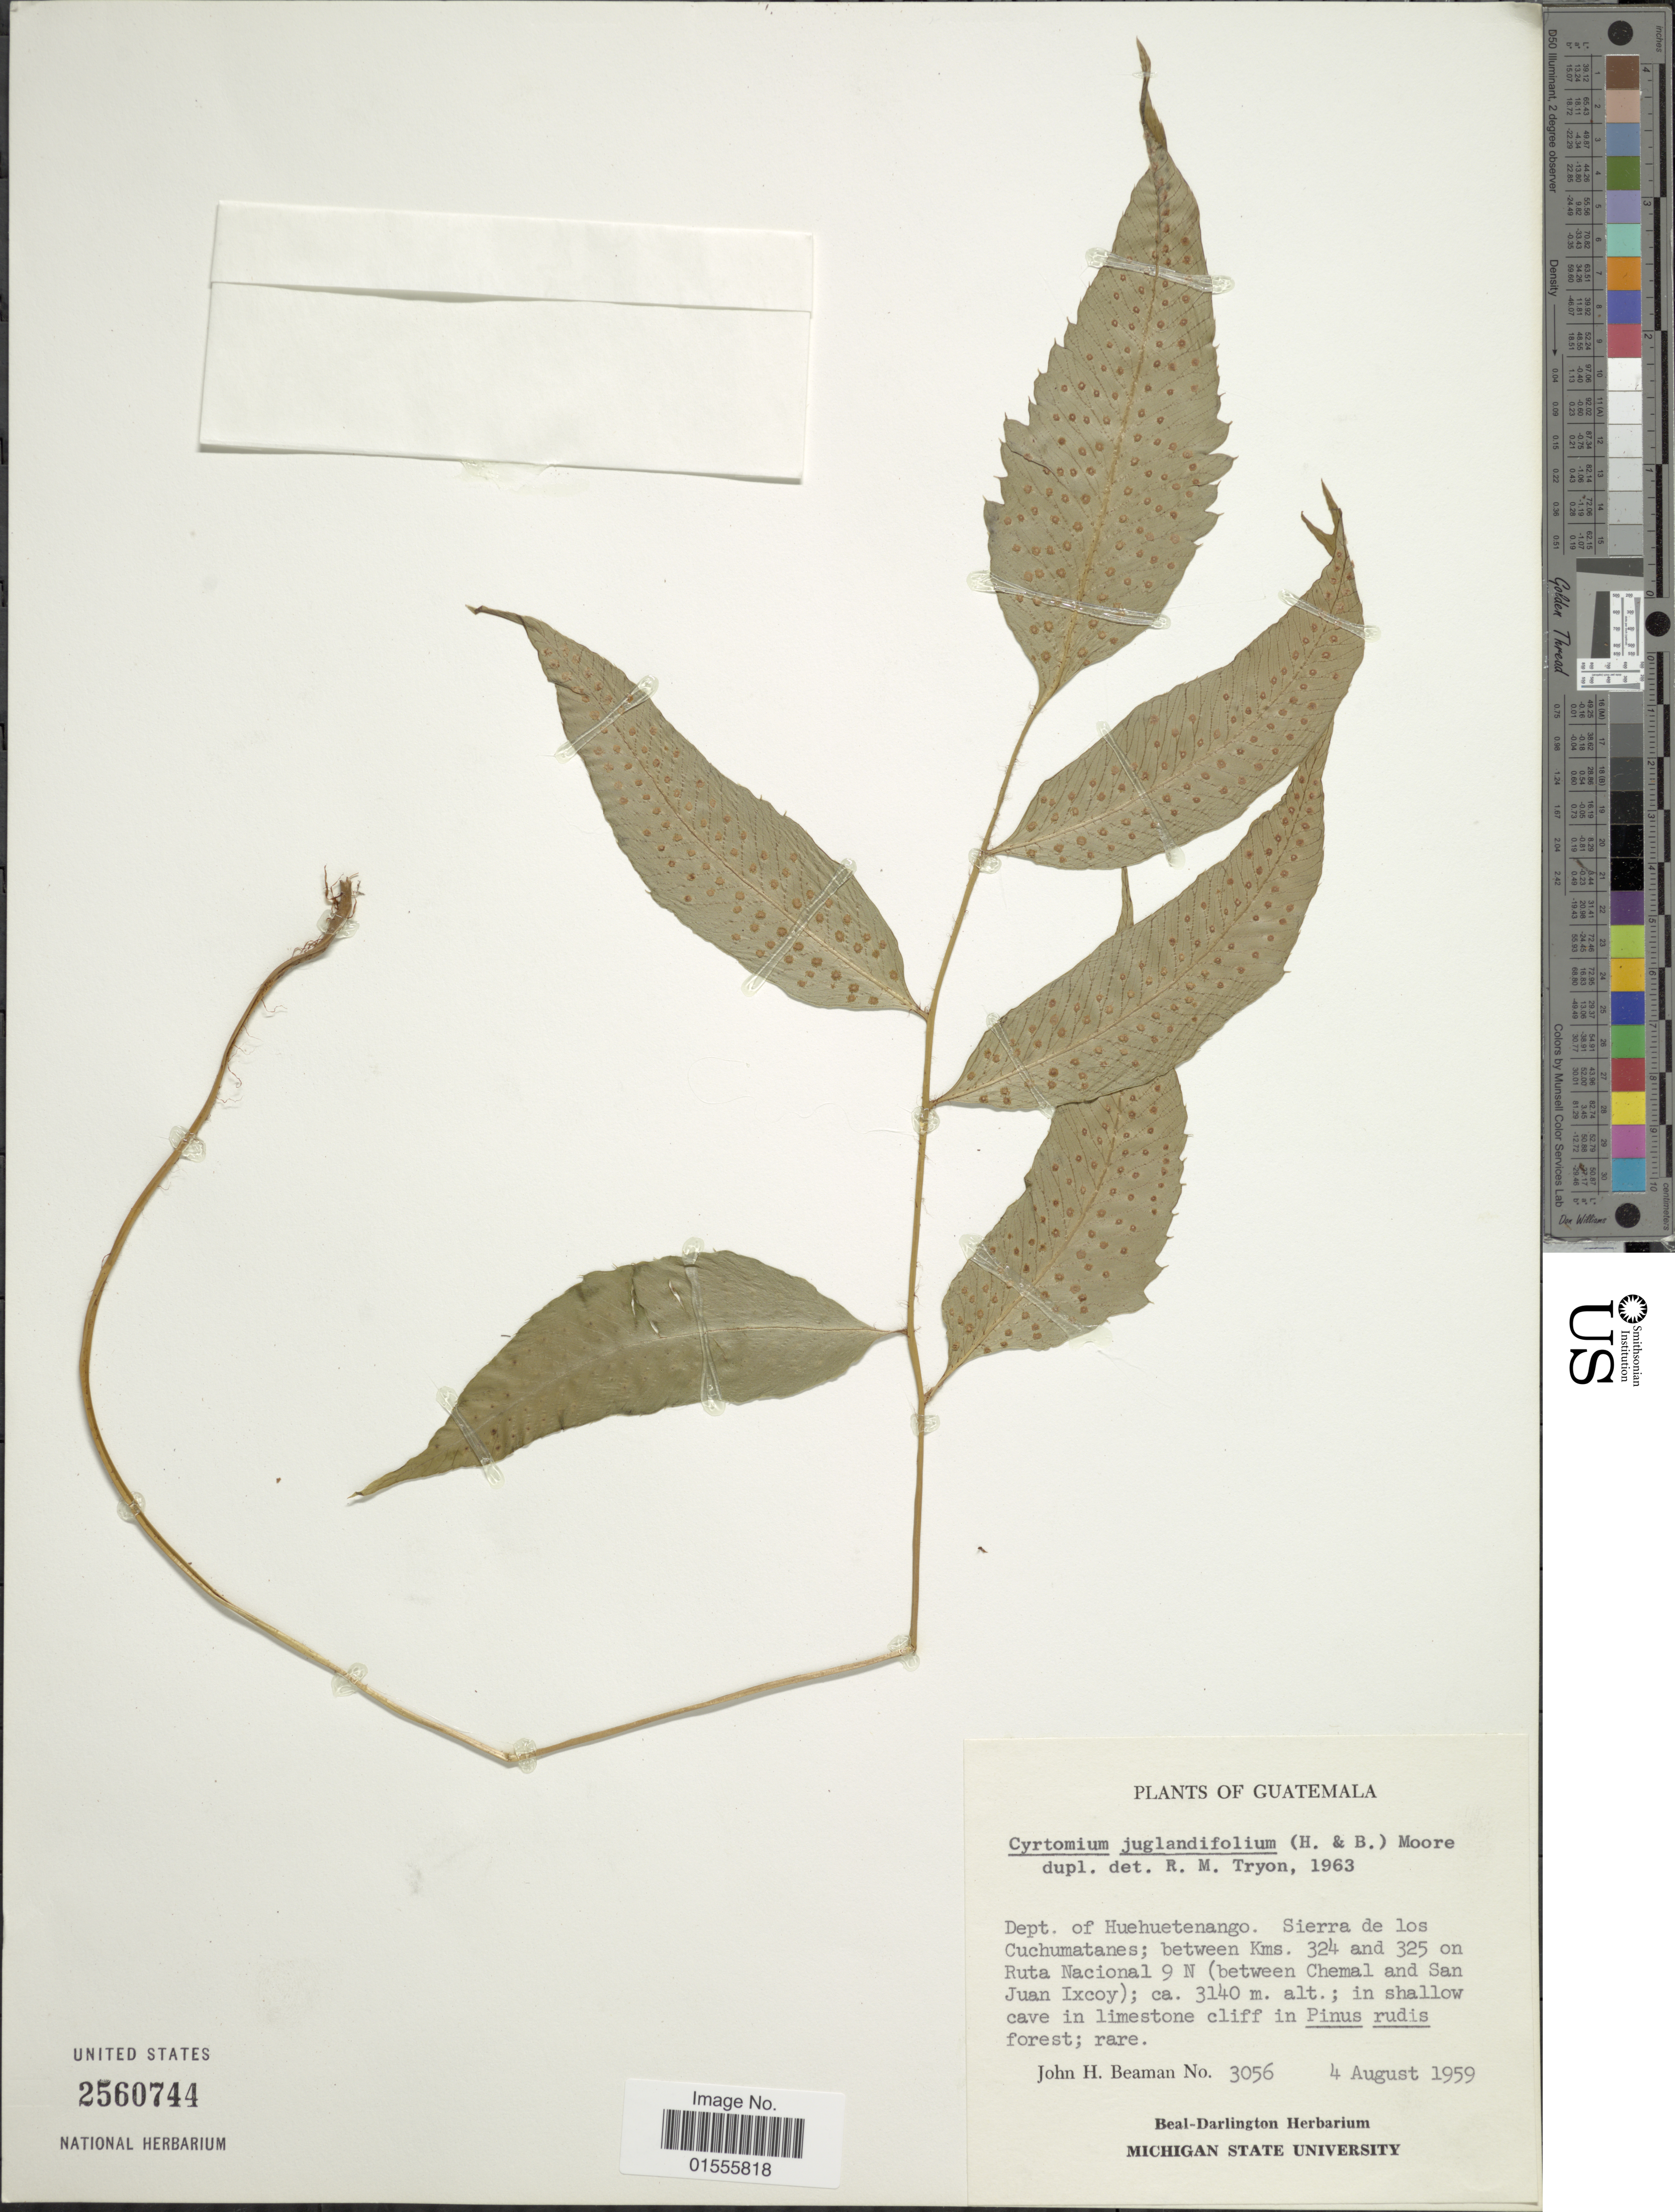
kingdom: Plantae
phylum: Tracheophyta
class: Polypodiopsida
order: Polypodiales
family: Dryopteridaceae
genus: Phanerophlebia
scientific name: Phanerophlebia juglandifolia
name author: (Willd.) J. Sm.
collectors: J. H. Beaman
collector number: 3056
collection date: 1959-08-04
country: Guatemala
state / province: Huehuetenango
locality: Dept. Huehuetenango. Sierra de los Cuchumatanes; between Kms. 324 and 325 on Ruta Nacional 9 N (between Chemal and San Juan Ixcoy)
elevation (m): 3140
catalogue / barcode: US 2560744